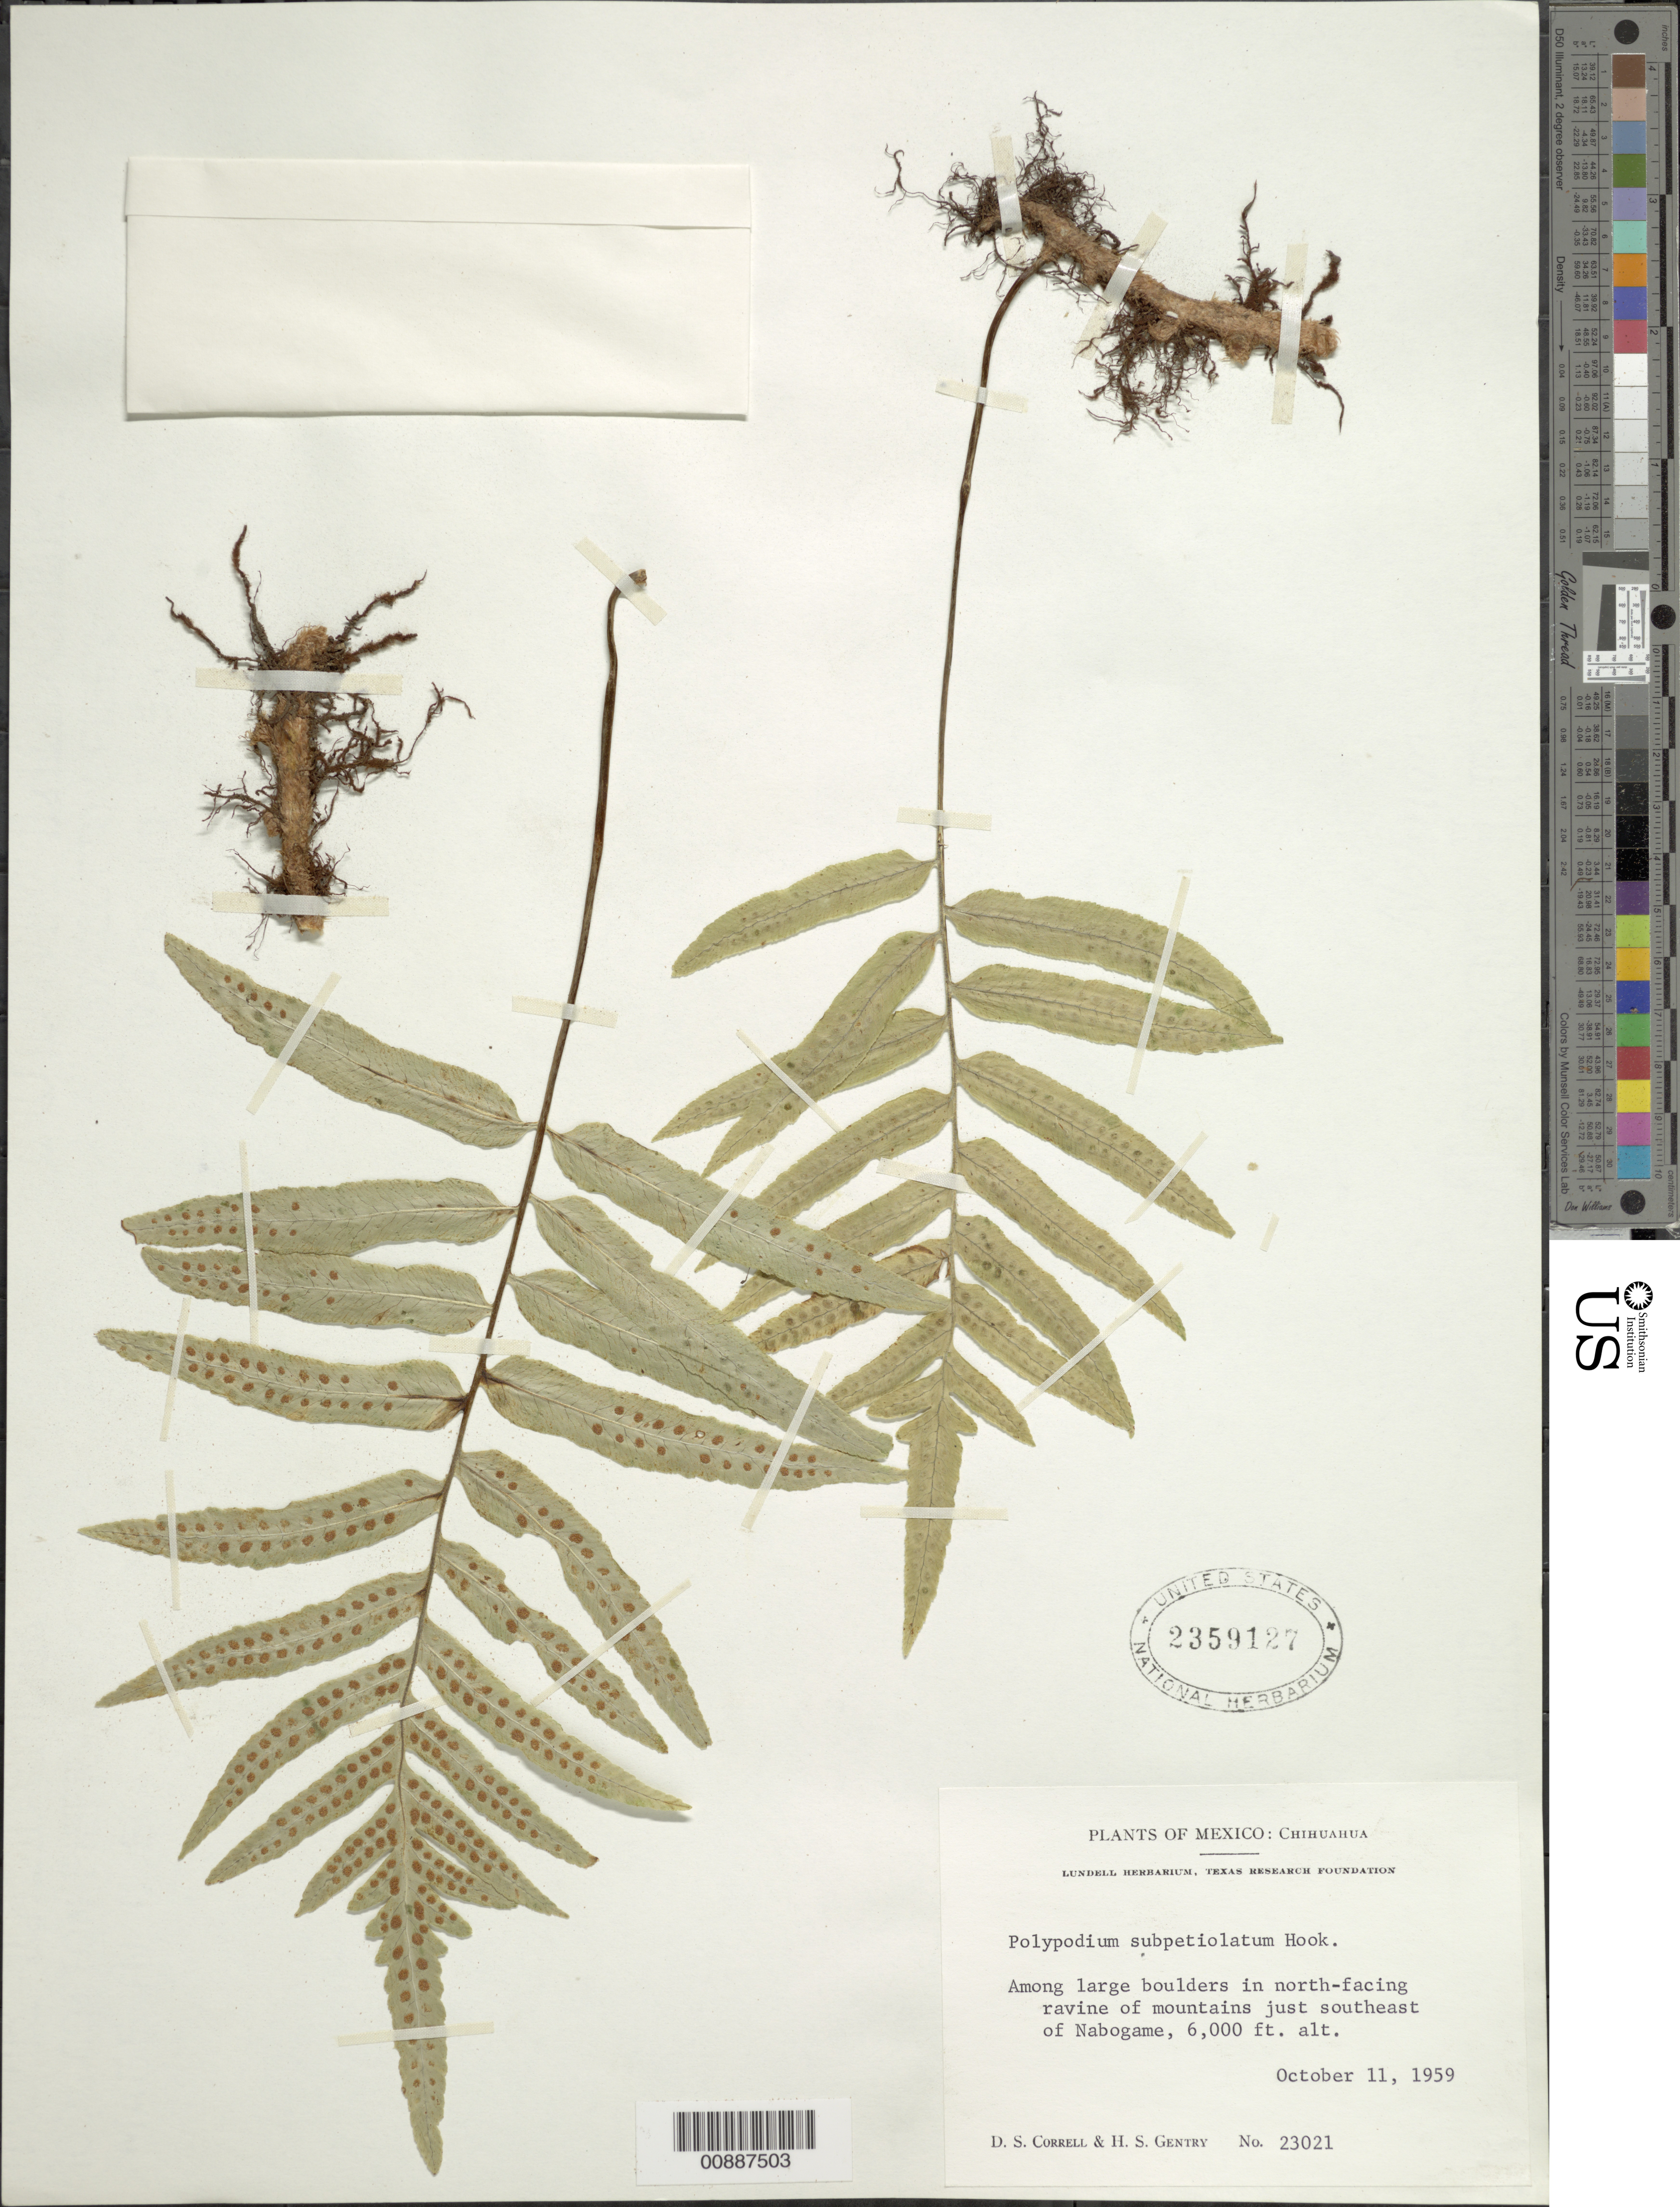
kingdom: Plantae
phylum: Tracheophyta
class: Polypodiopsida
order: Polypodiales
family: Polypodiaceae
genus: Polypodium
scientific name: Polypodium subpetiolatum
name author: Hook.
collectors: D. S. Correll & H. S. Gentry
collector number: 23021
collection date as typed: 11 Oct 1959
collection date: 1959-10-11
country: Mexico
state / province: Chihuahua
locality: Mountains just southeast of Nabogame.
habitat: Among large boulders in north-facing ravine of mountains.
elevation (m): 1829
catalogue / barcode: US 2359127